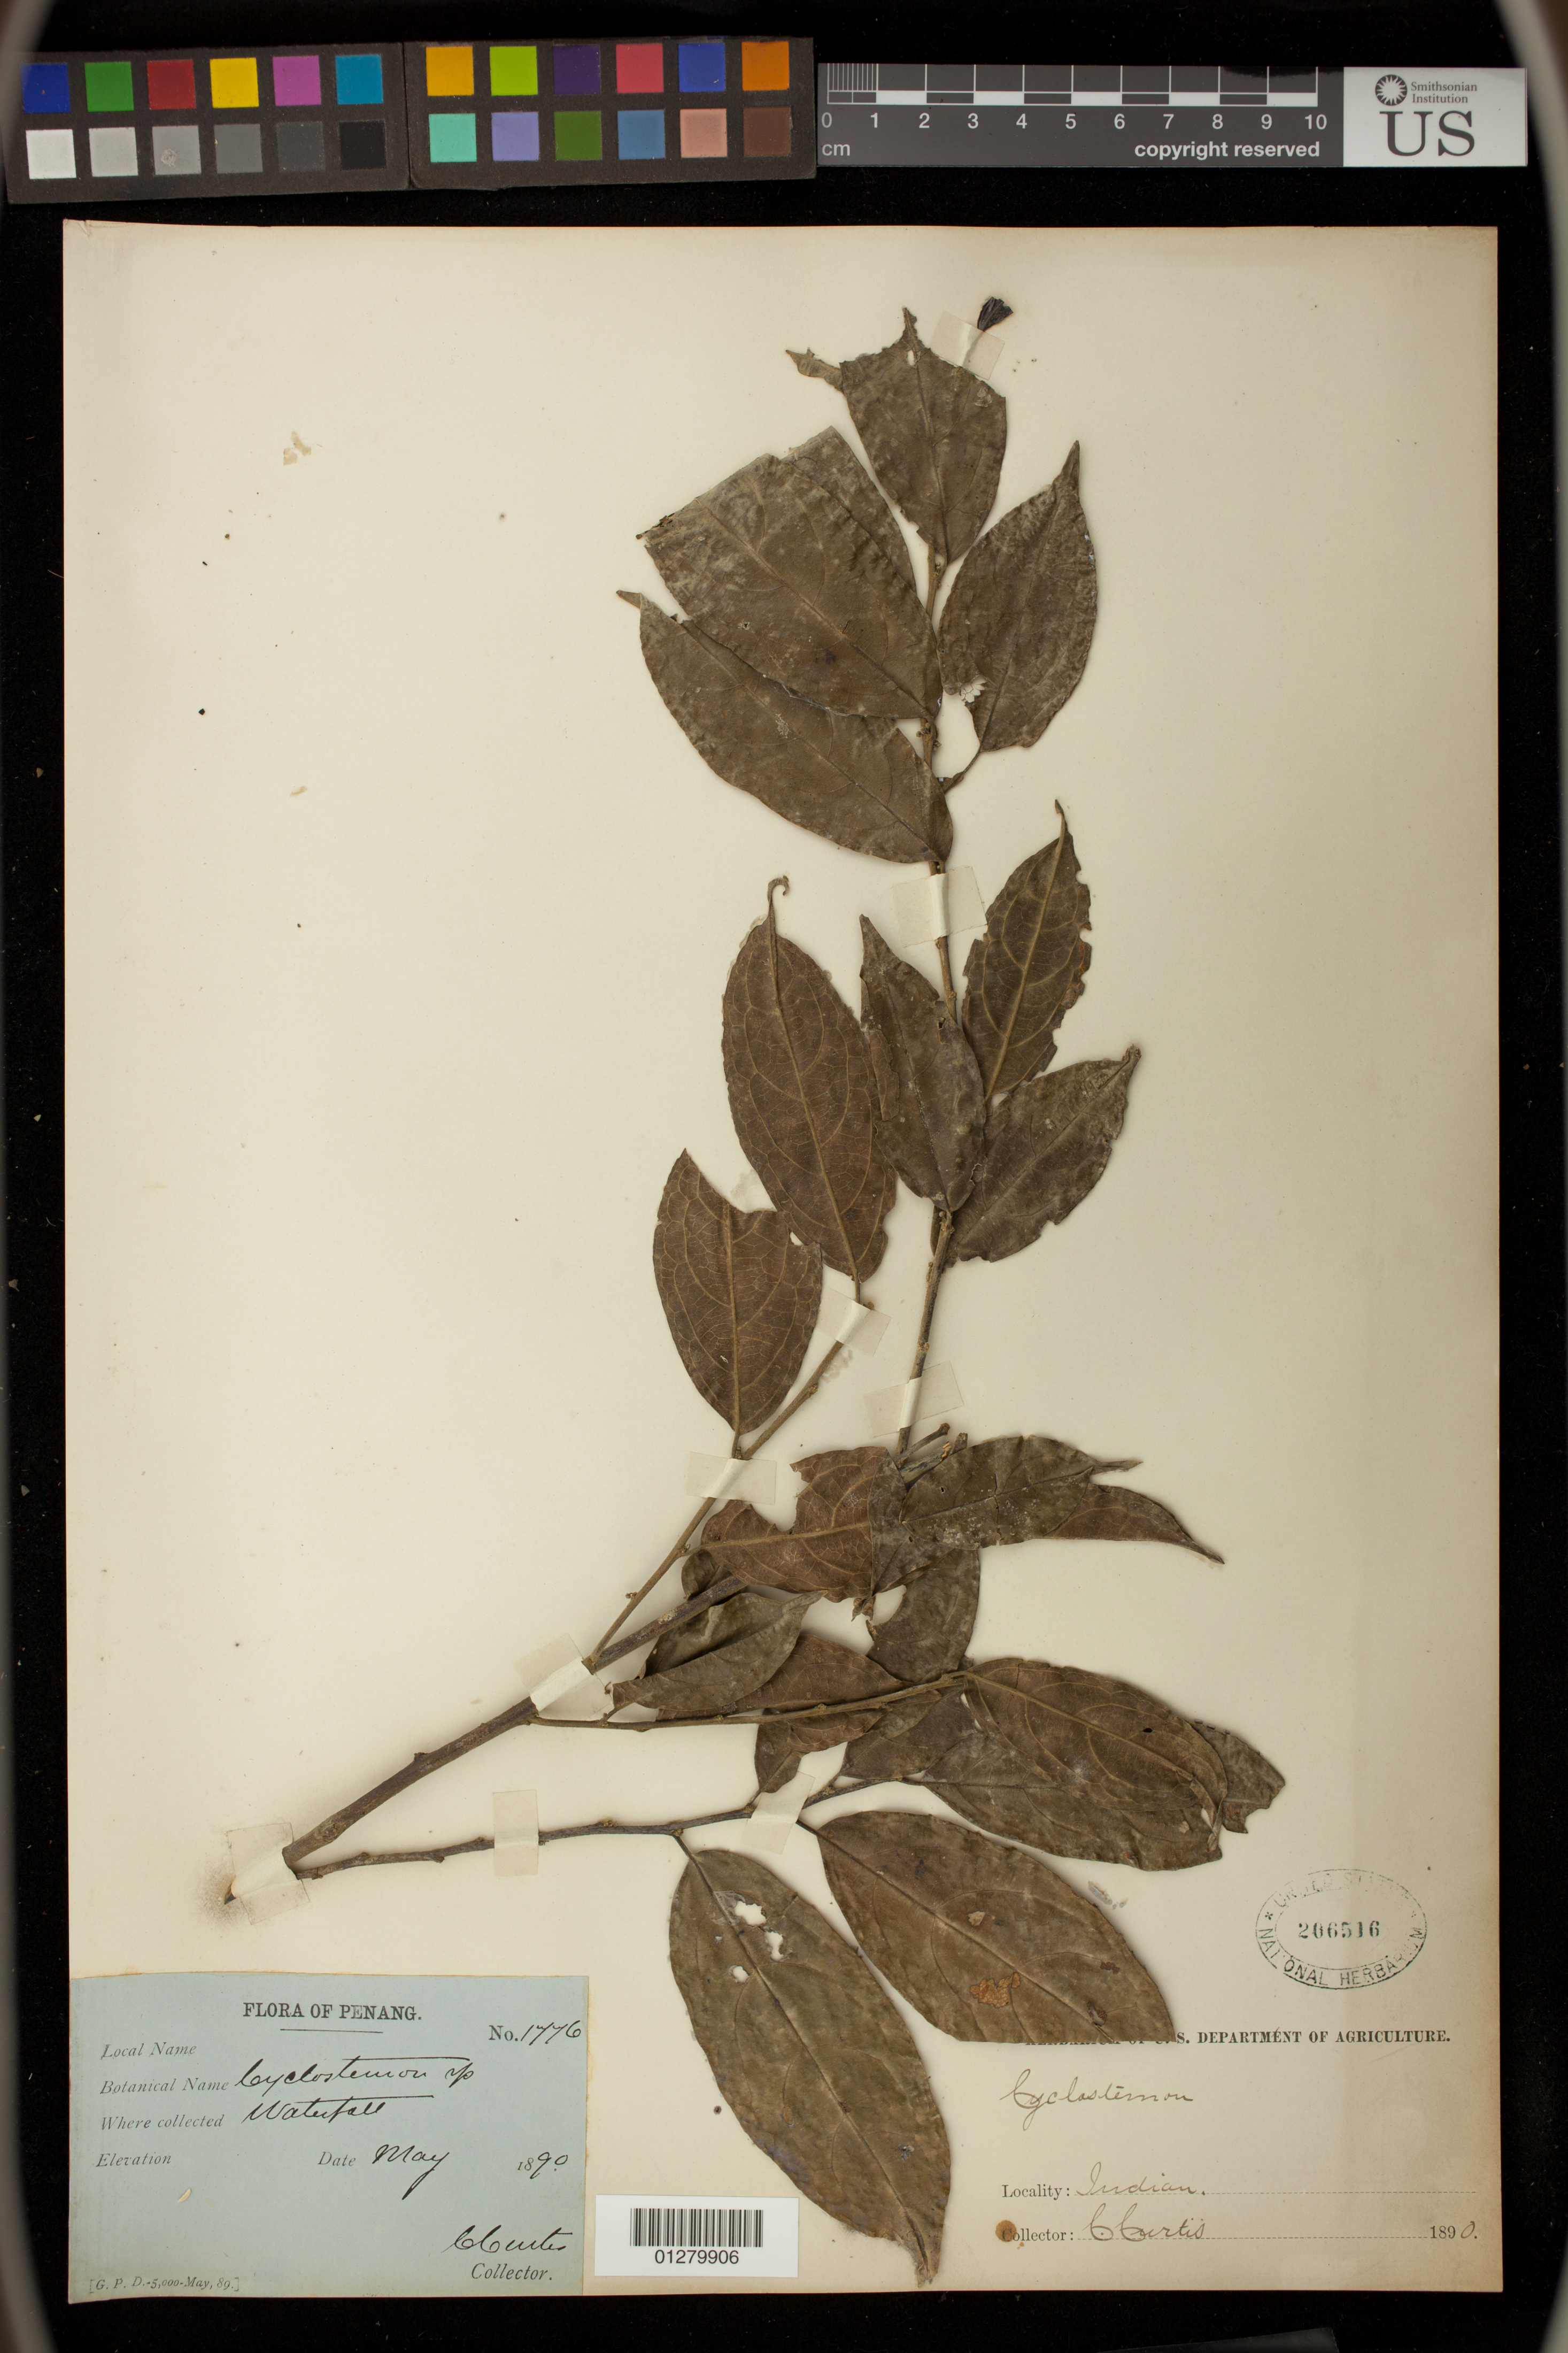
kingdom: Plantae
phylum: Tracheophyta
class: Magnoliopsida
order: Malpighiales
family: Putranjivaceae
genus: Drypetes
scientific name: Drypetes sp.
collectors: C. Curtis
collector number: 1776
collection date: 1890-05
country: Malaysia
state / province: Pinang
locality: Waterfall; Indian.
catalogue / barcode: US 206516